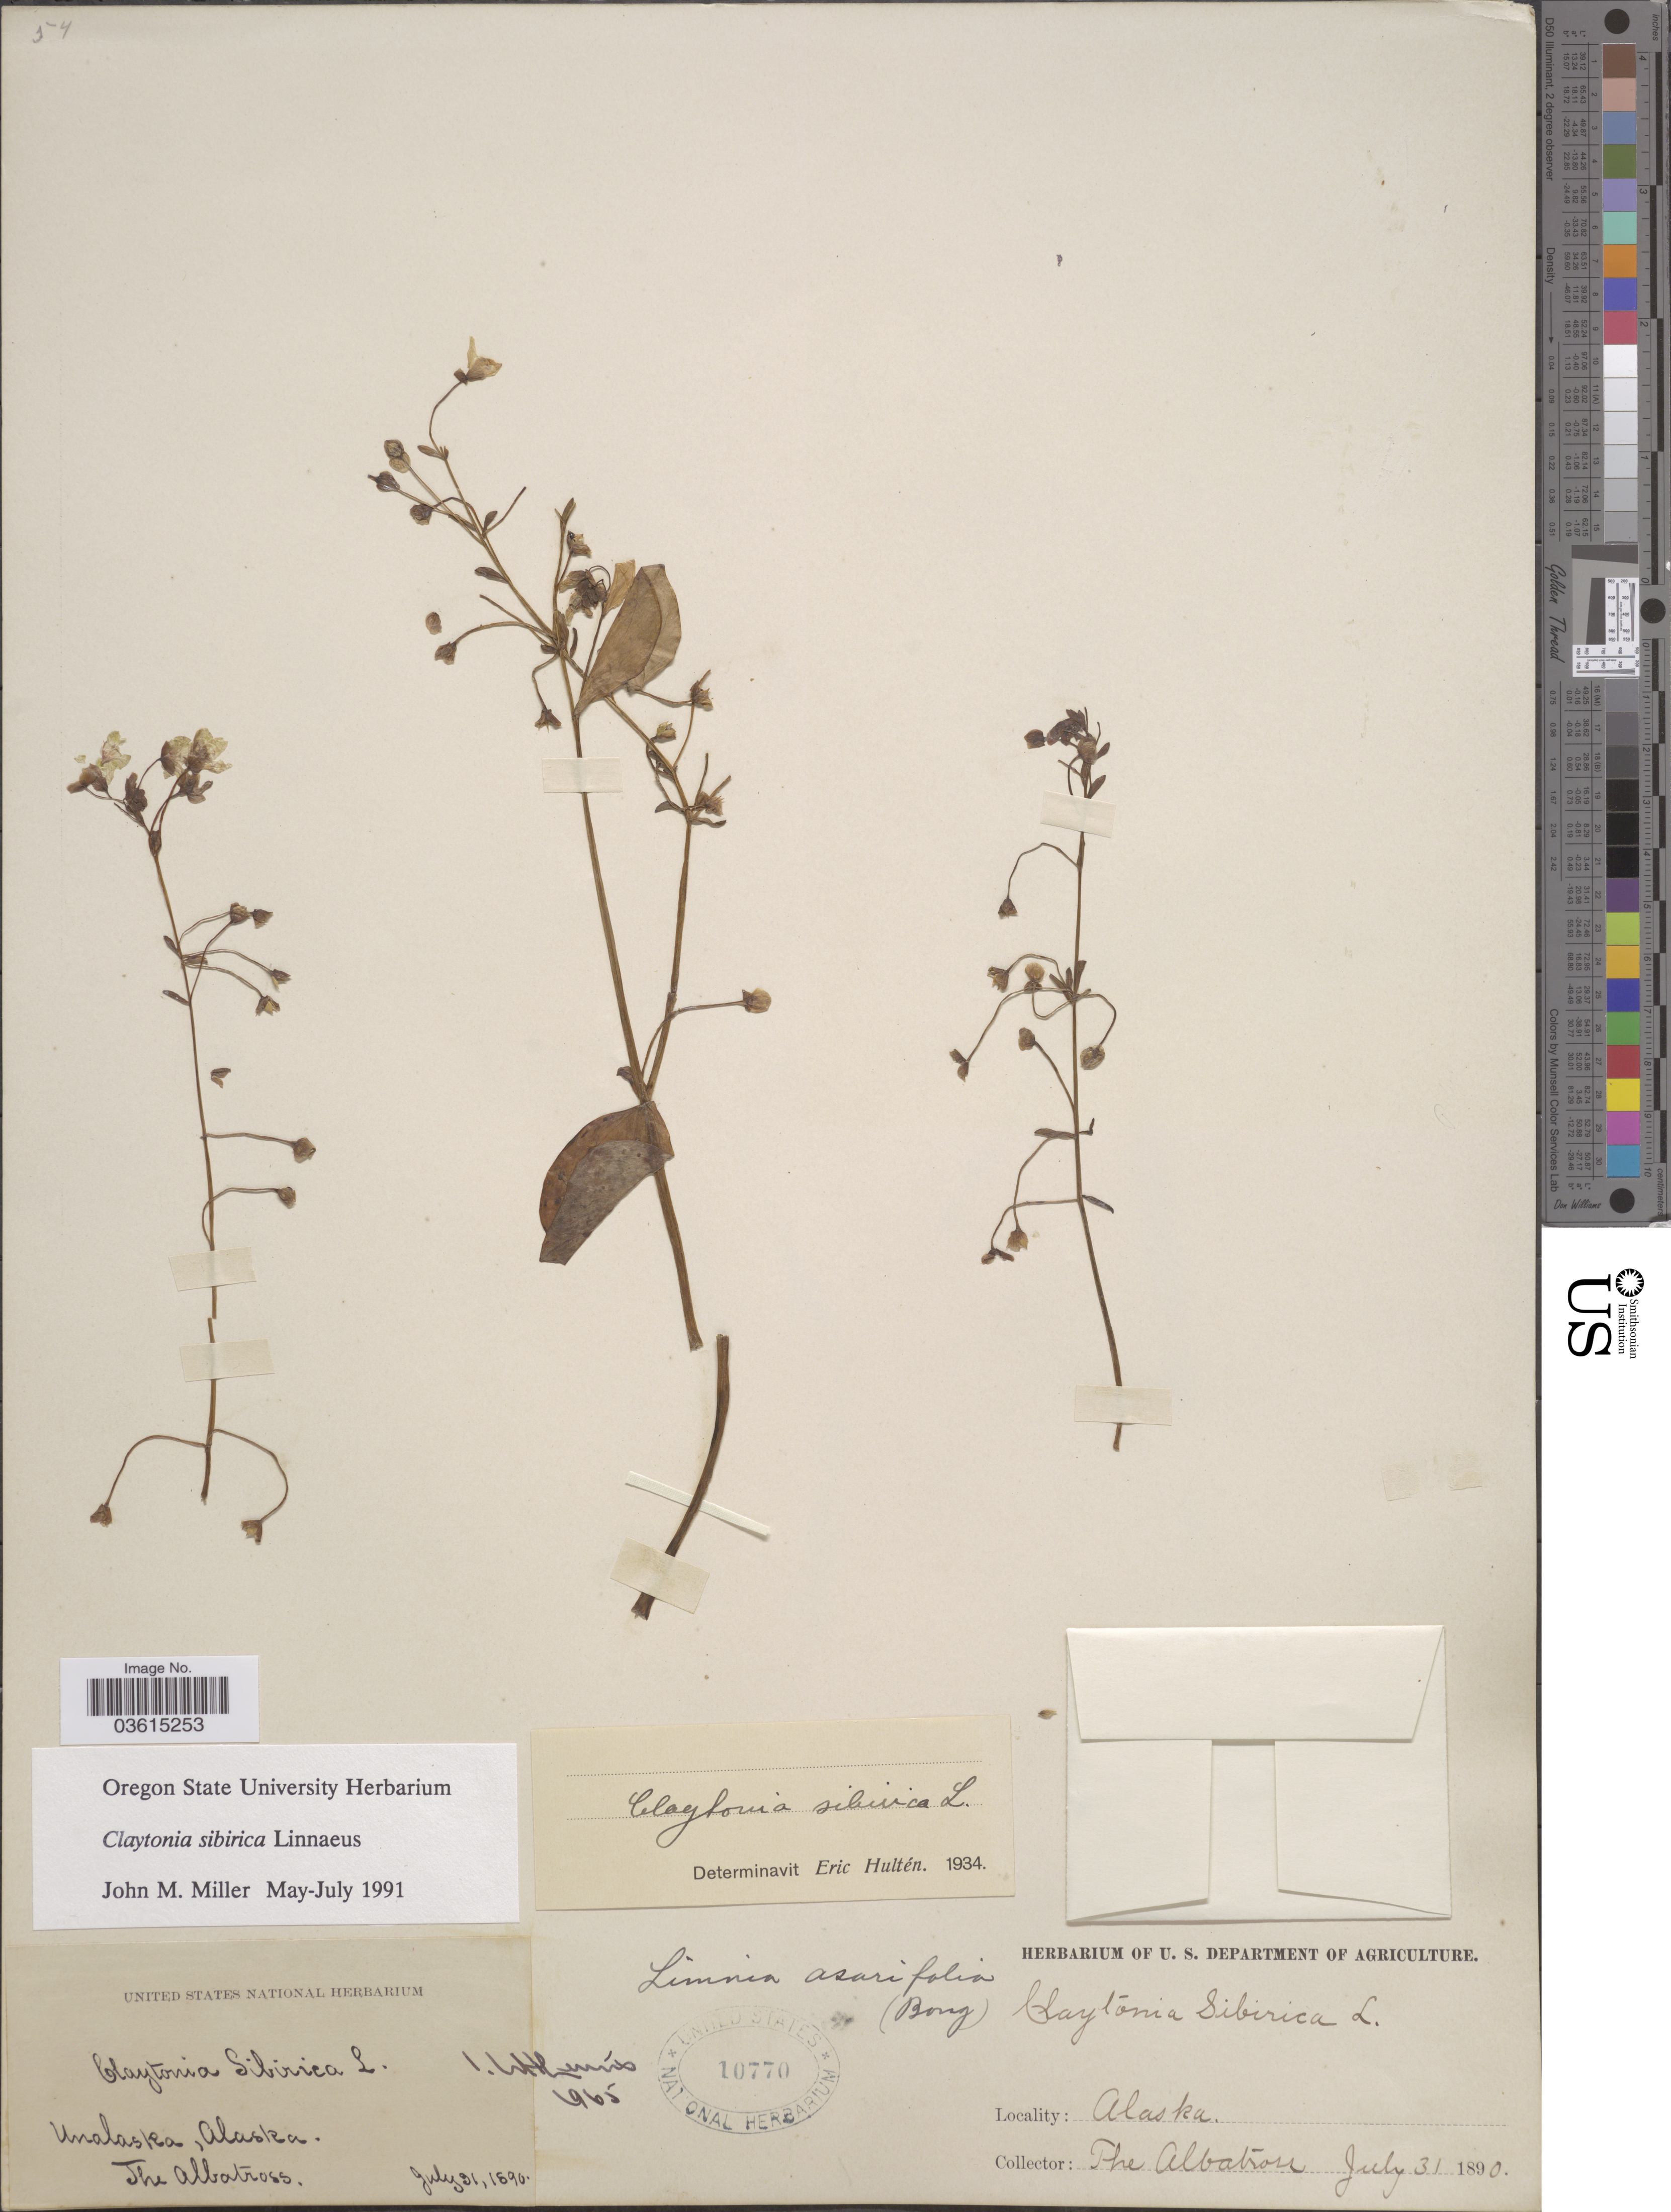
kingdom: Plantae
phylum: Tracheophyta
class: Magnoliopsida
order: Caryophyllales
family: Montiaceae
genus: Claytonia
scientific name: Claytonia sibirica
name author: L.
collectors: "The Albatross"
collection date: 1890-07-31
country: United States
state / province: Alaska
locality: Unalaska.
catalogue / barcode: US 10770